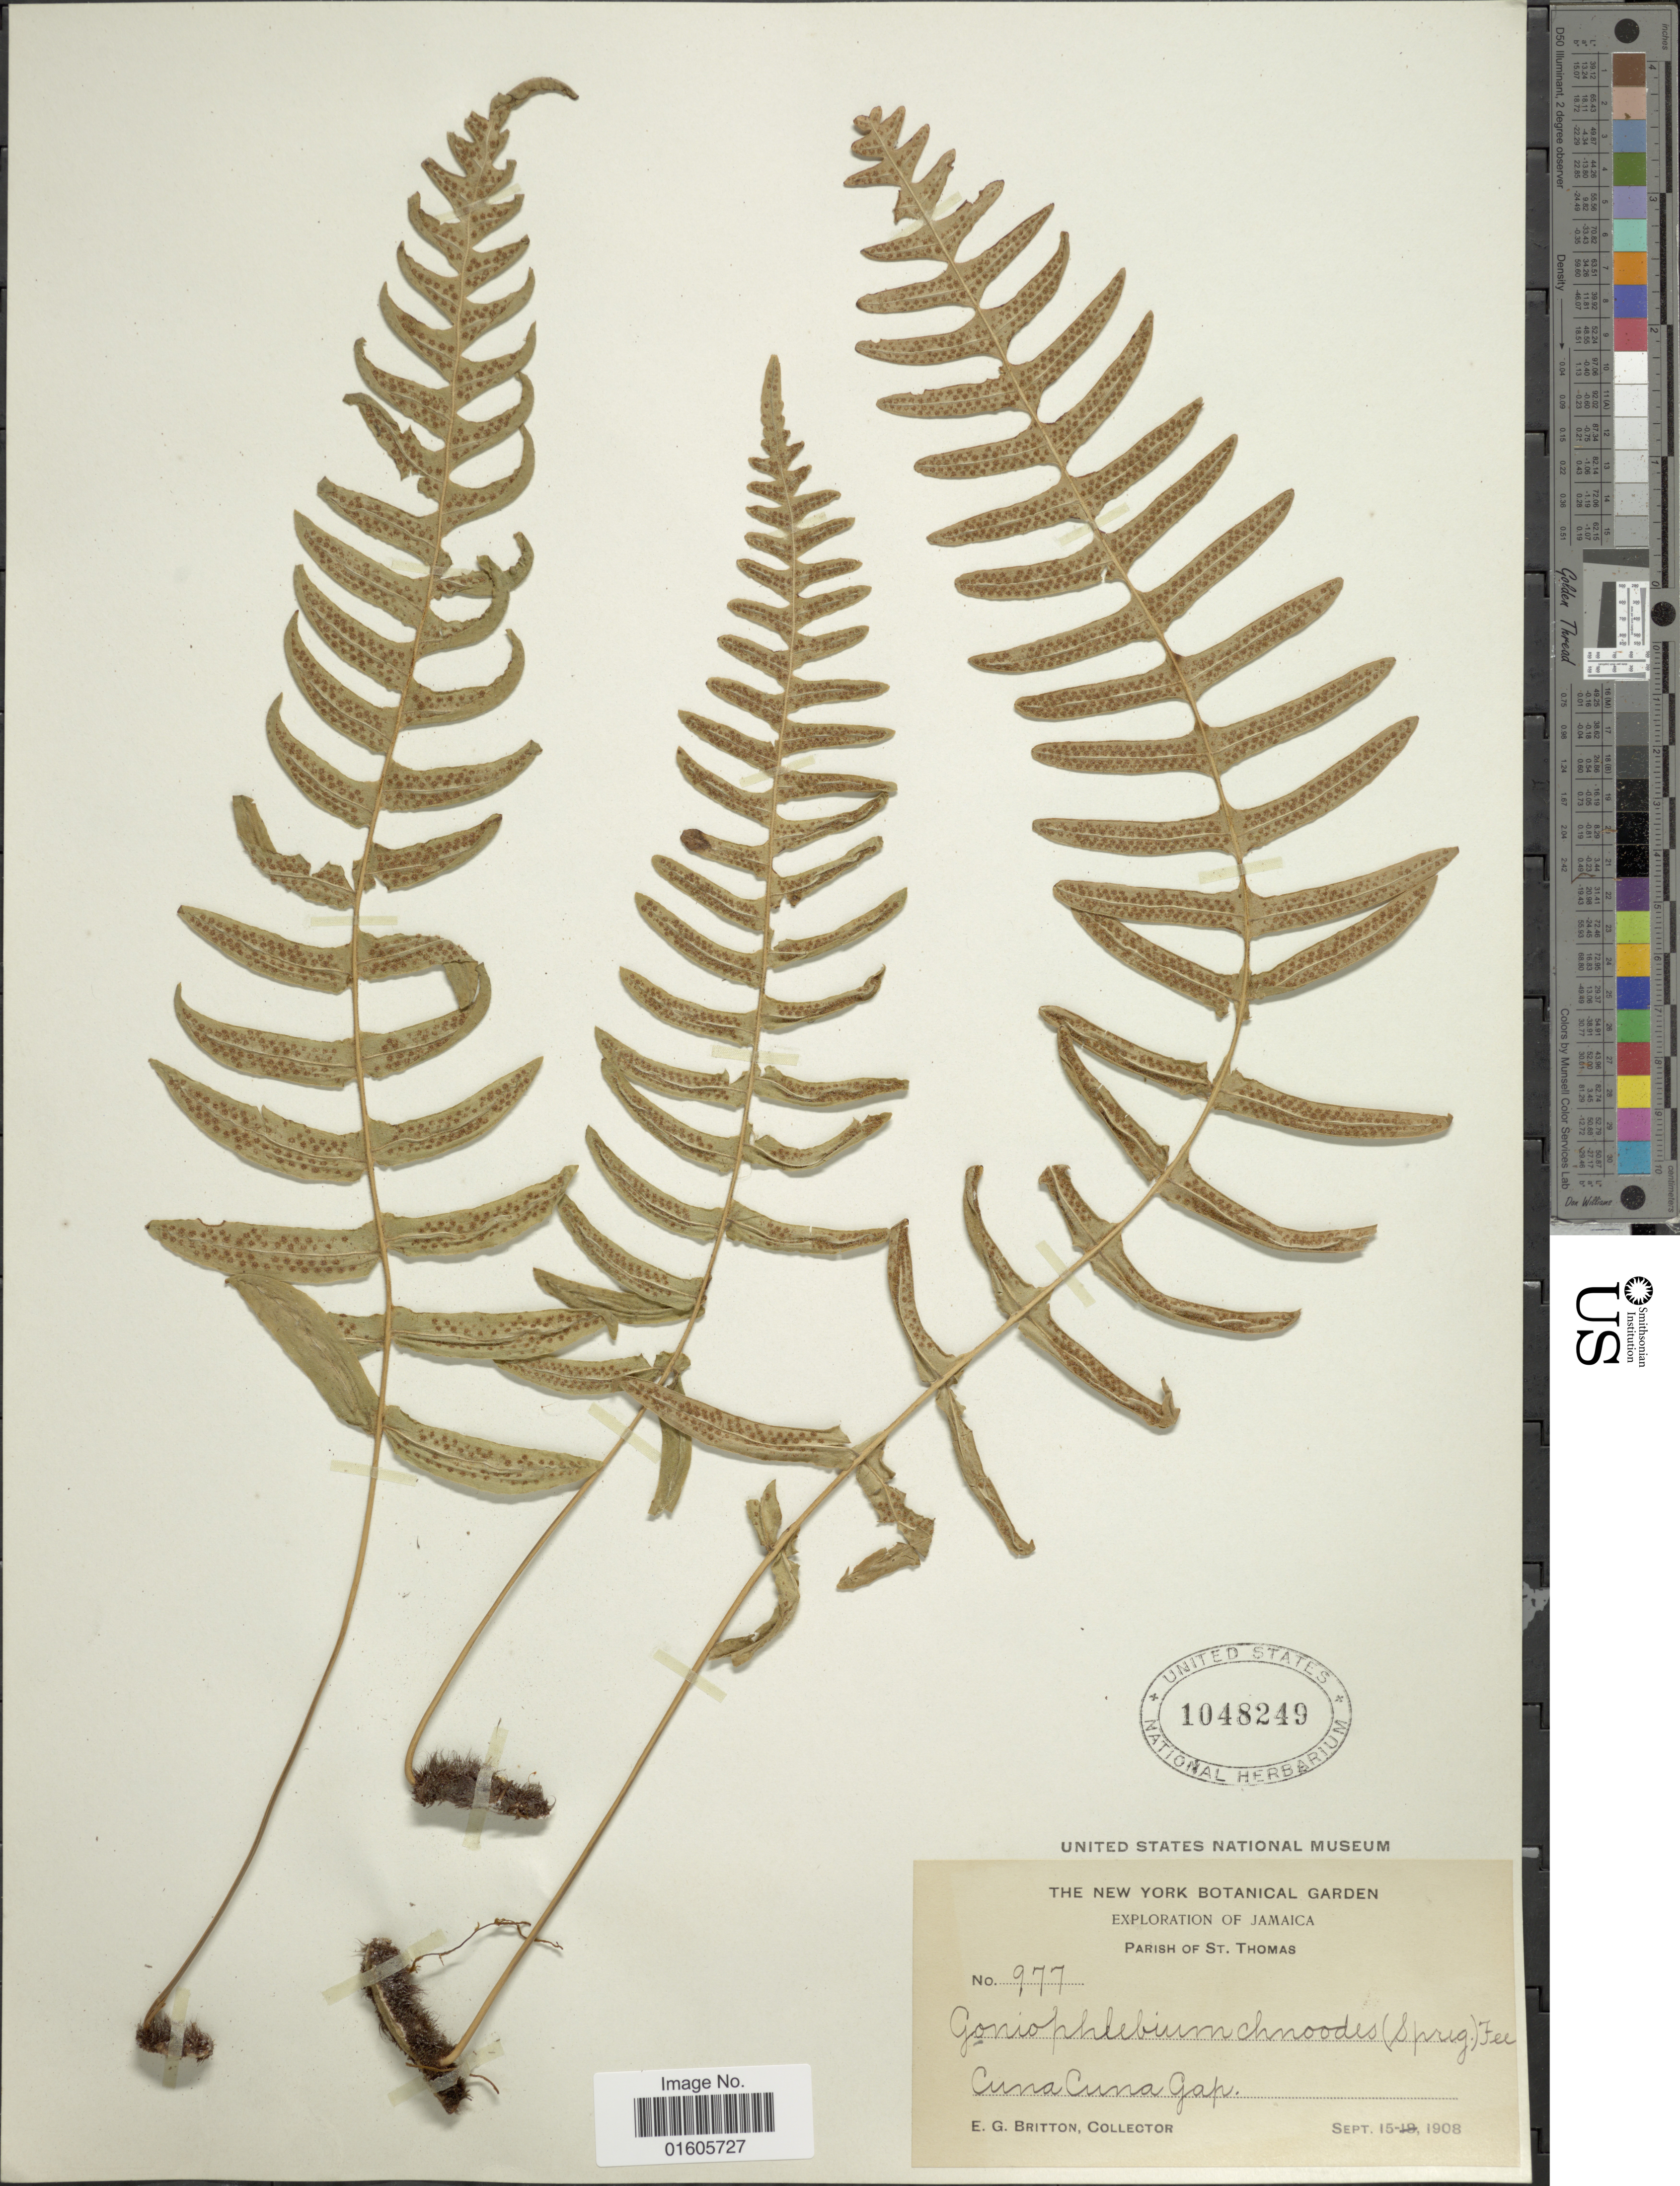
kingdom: Plantae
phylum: Tracheophyta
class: Polypodiopsida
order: Polypodiales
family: Polypodiaceae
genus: Serpocaulon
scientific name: Serpocaulon dissimile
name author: (L.) A.R. Sm.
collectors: E. G. Britton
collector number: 977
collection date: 1908-09-15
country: Jamaica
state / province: Saint Thomas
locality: Parish of St. Thomas. Cuna Cuna Gap.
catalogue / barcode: US 1048249